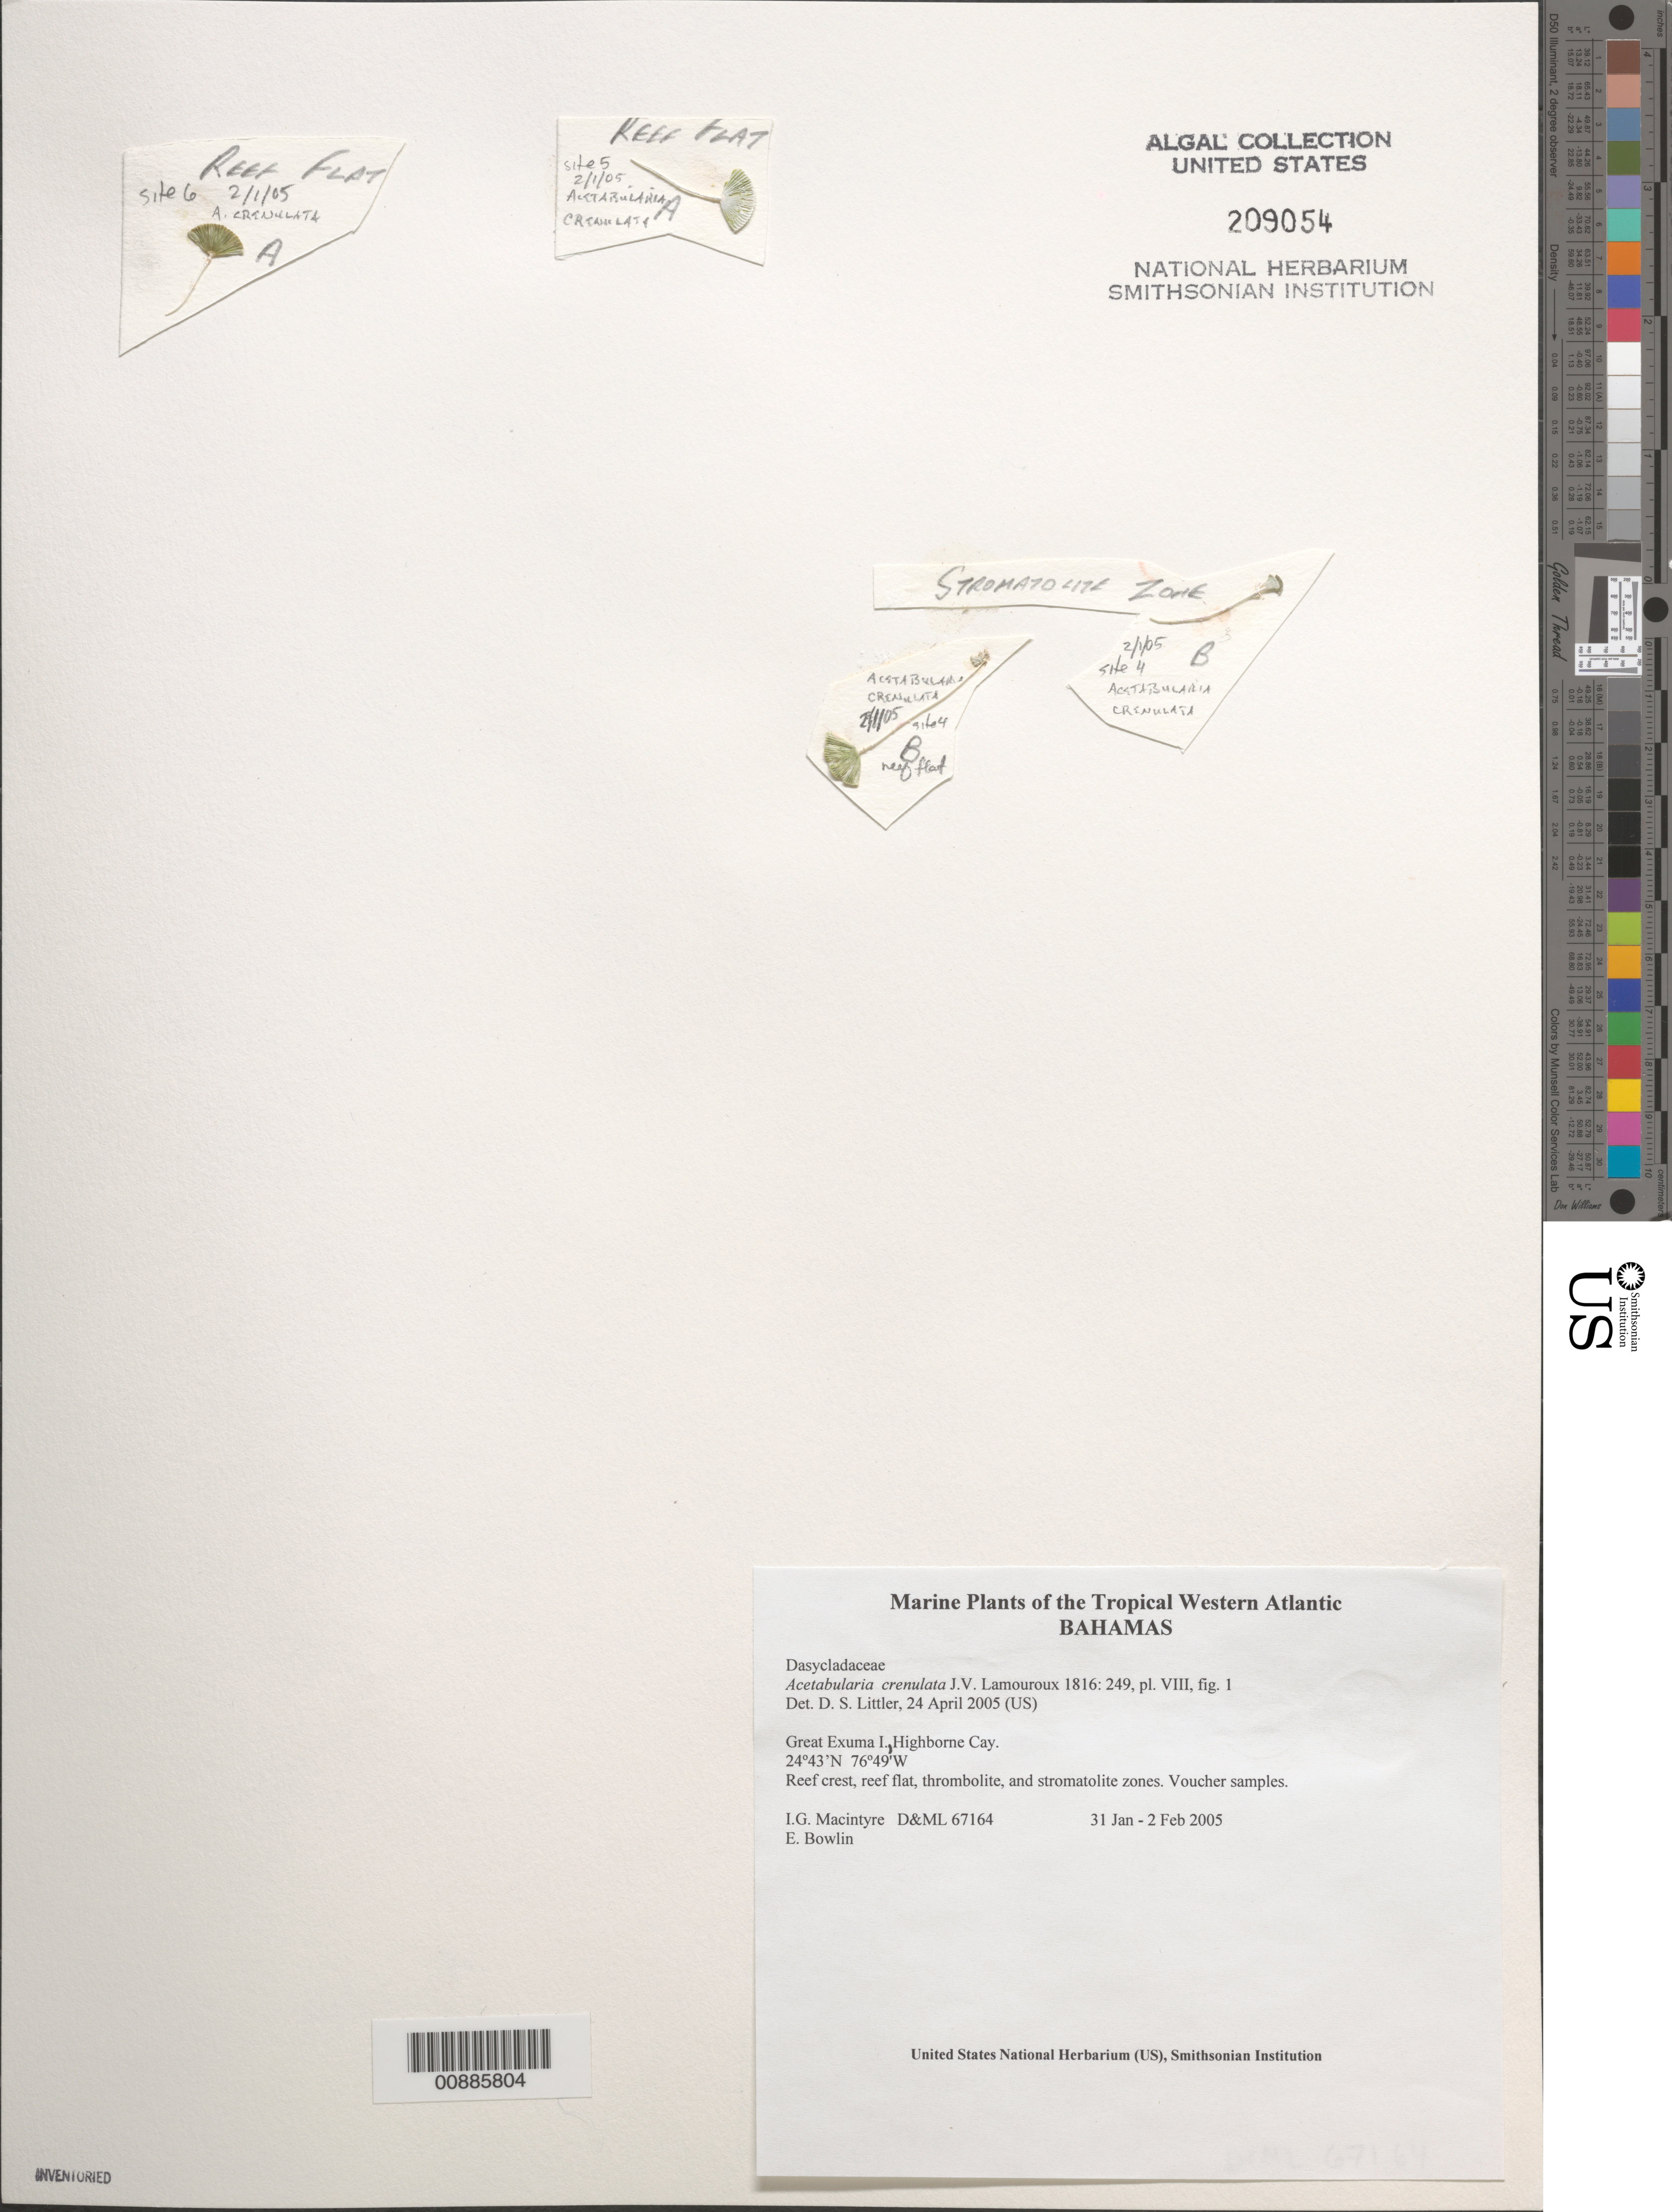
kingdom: Plantae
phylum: Chlorophyta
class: Ulvophyceae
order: Dasycladales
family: Polyphysaceae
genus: Acetabularia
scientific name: Acetabularia acetabulum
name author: J.V.Lamouroux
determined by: Littler, D. S.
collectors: I. Macintyre & E. Bowlin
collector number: D&ML 67164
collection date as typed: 31 Jan 2005 to 02 Feb 2005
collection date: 2005-01-31/2005-02-02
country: Bahamas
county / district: Exuma District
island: Great Exuma Island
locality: Highborne Cay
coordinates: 24 43' N, 76 49' W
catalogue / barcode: US 209054